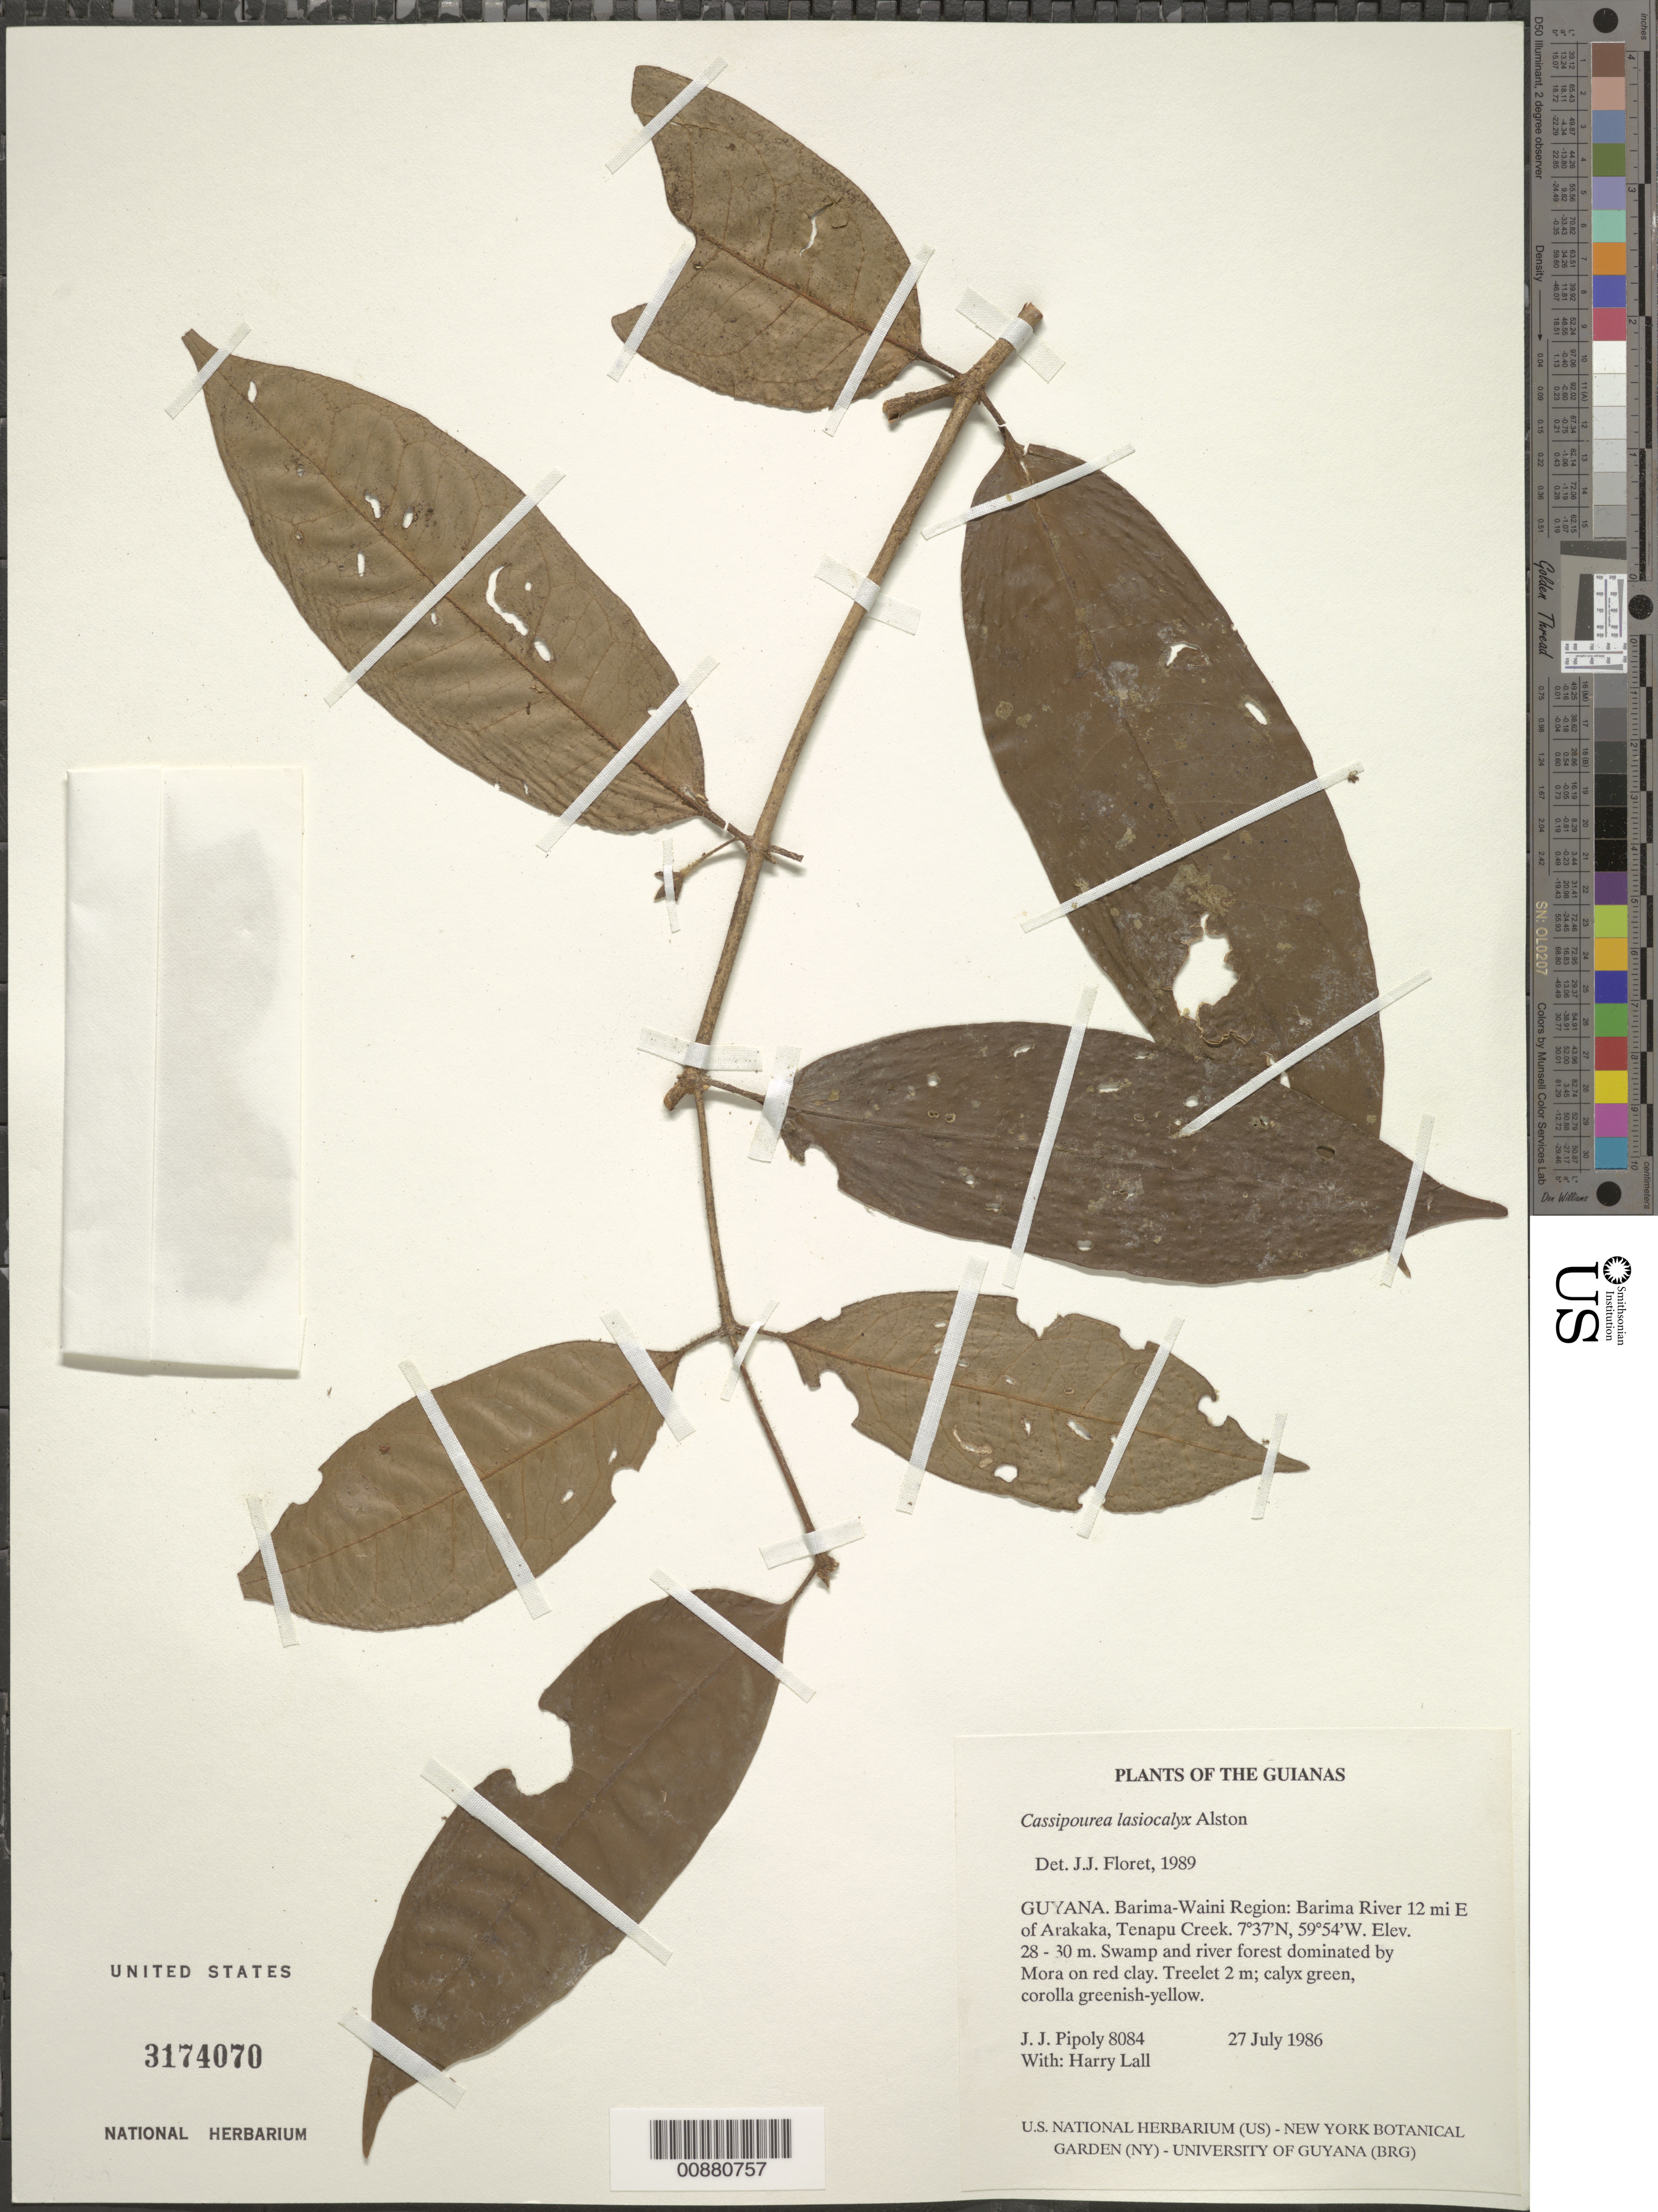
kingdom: Plantae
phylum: Tracheophyta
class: Magnoliopsida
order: Malpighiales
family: Rhizophoraceae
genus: Cassipourea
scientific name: Cassipourea lasiocalyx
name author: Alston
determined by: Floret, J. J.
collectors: J. J. Pipoly & H. Lall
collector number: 8084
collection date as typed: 27 July 1986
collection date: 1986-07-27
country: Guyana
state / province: Barima-Waini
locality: Barima River 12 mi E of Arakaka, Tenapu Creek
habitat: Swamp and river forest dominated by Mora on red clay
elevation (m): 28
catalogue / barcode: US 3174070